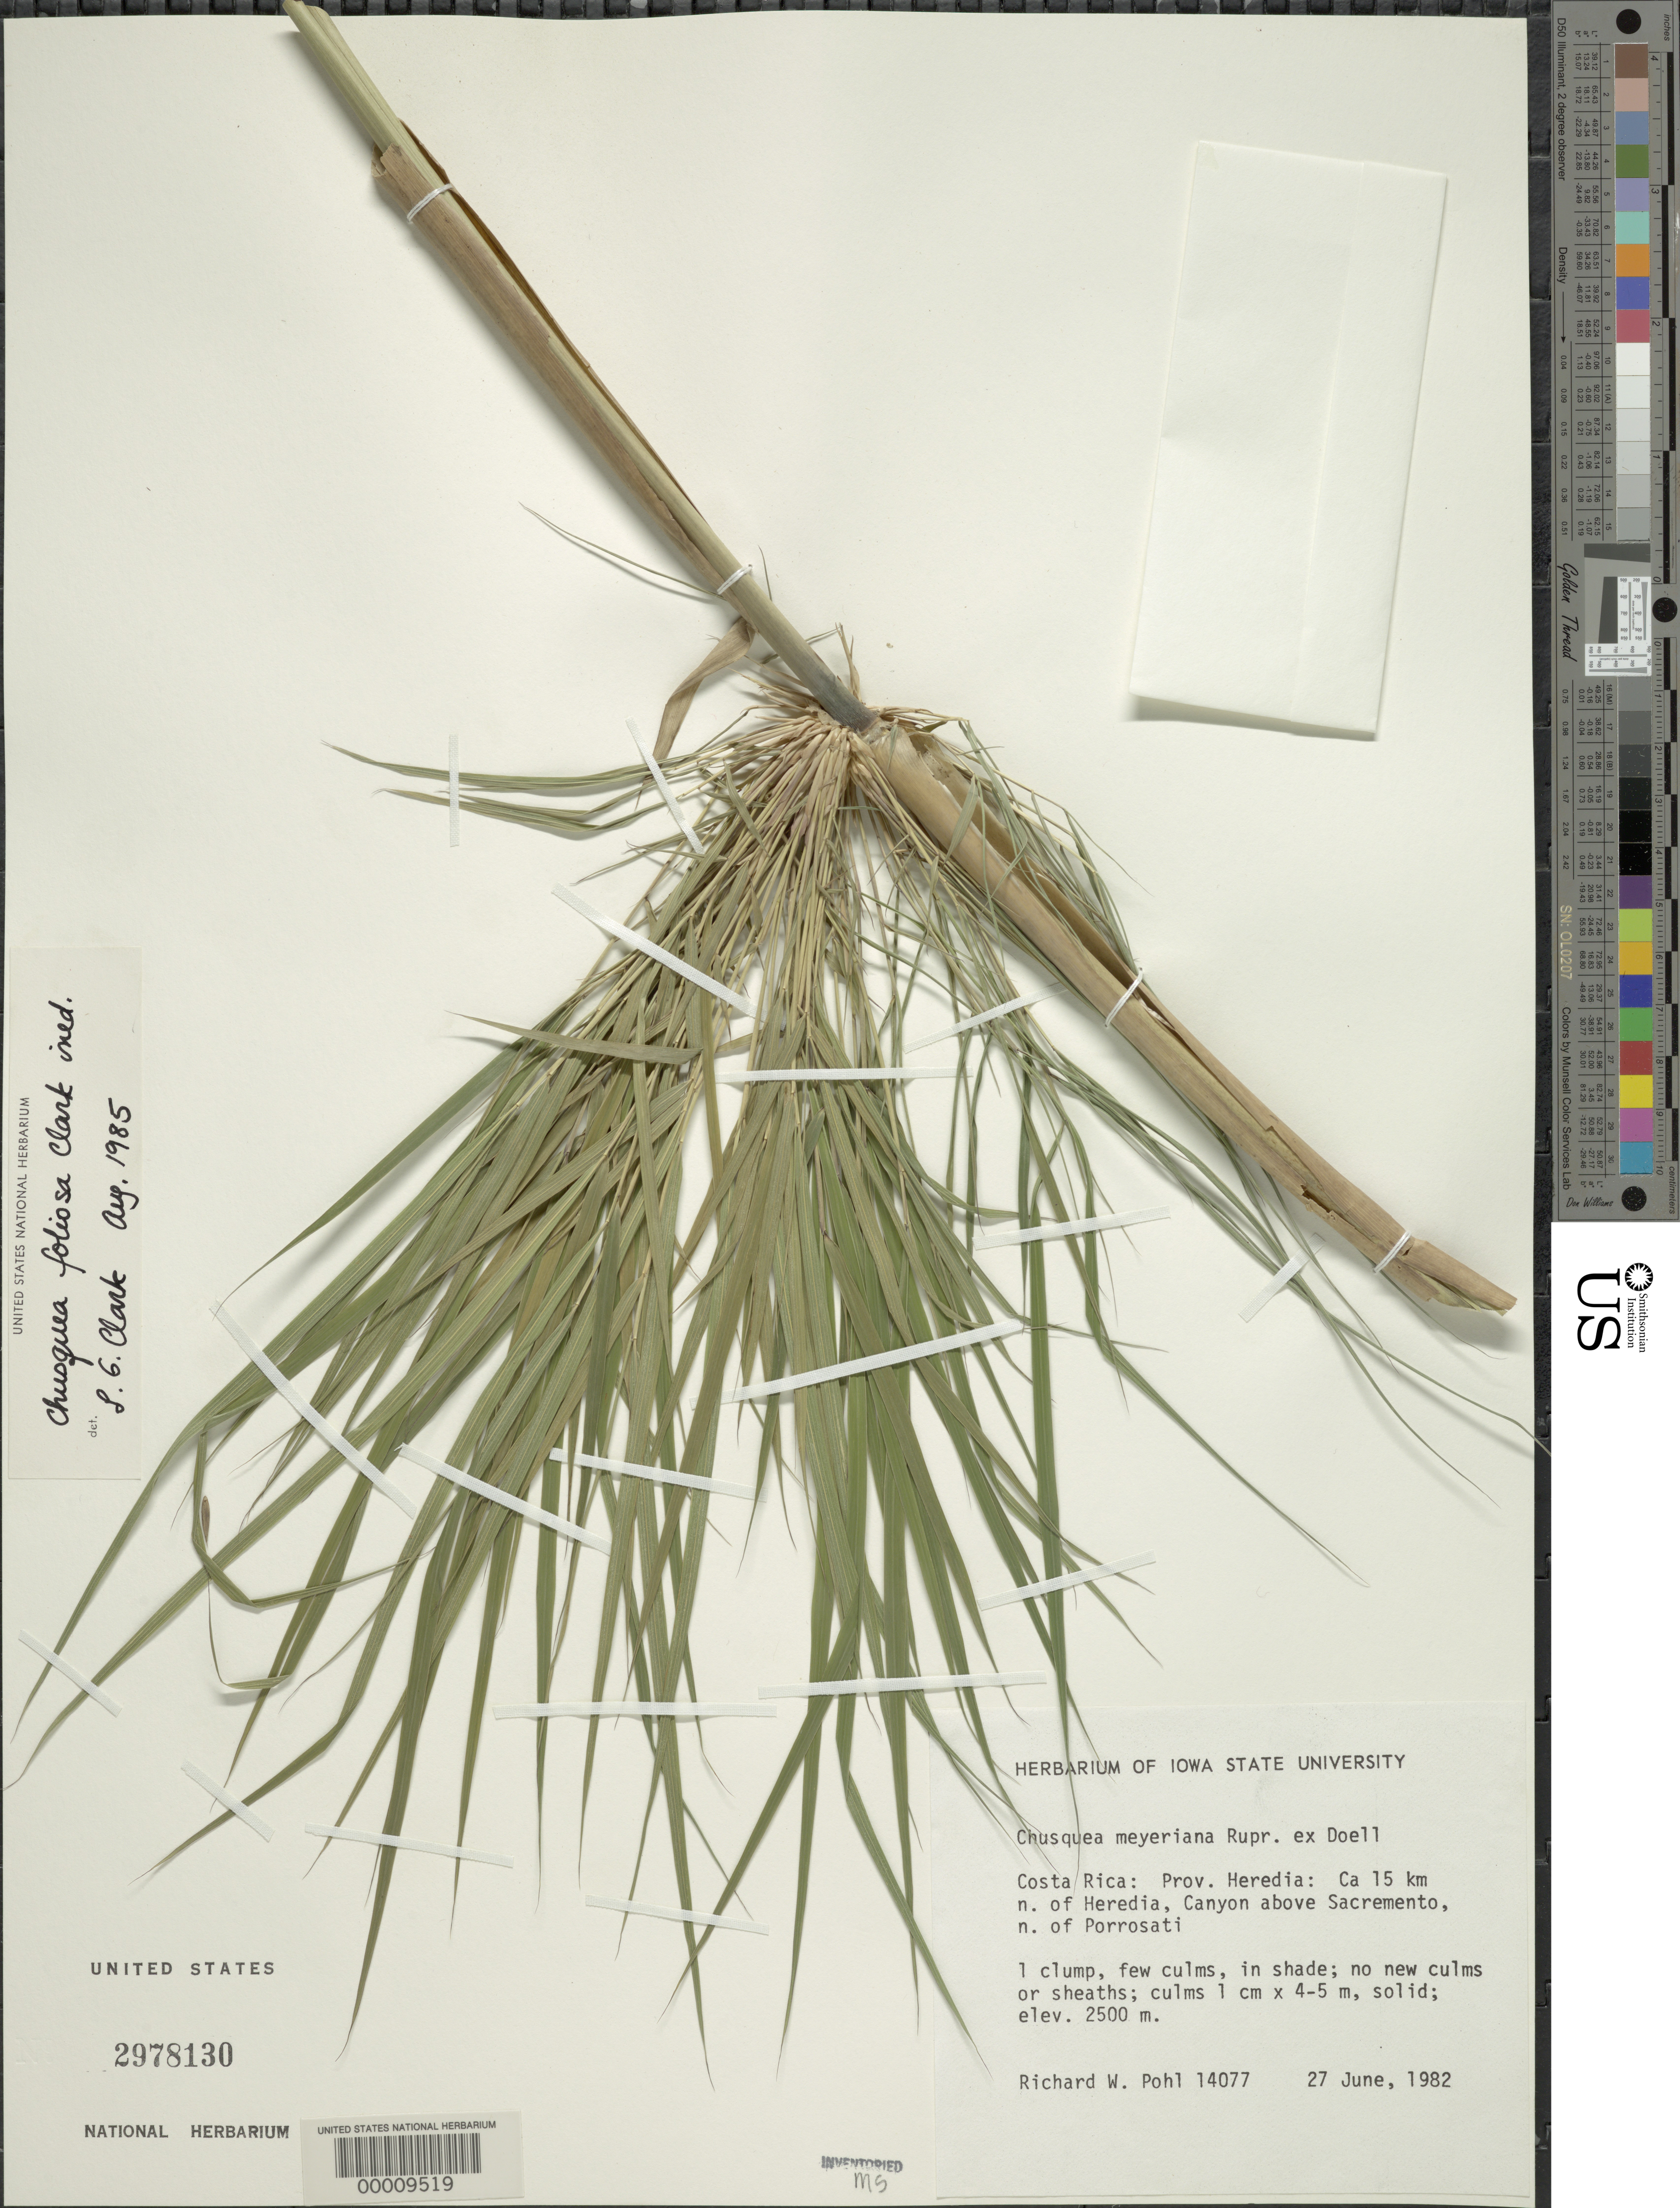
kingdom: Plantae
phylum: Tracheophyta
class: Liliopsida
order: Poales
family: Poaceae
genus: Chusquea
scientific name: Chusquea foliosa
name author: L.G. Clark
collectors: R. W. Pohl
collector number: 14077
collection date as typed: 27 Jun 1982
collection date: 1982-06-27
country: Costa Rica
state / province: Heredia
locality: Heredia, sacremento, porrosati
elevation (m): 2500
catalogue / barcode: US 2978130